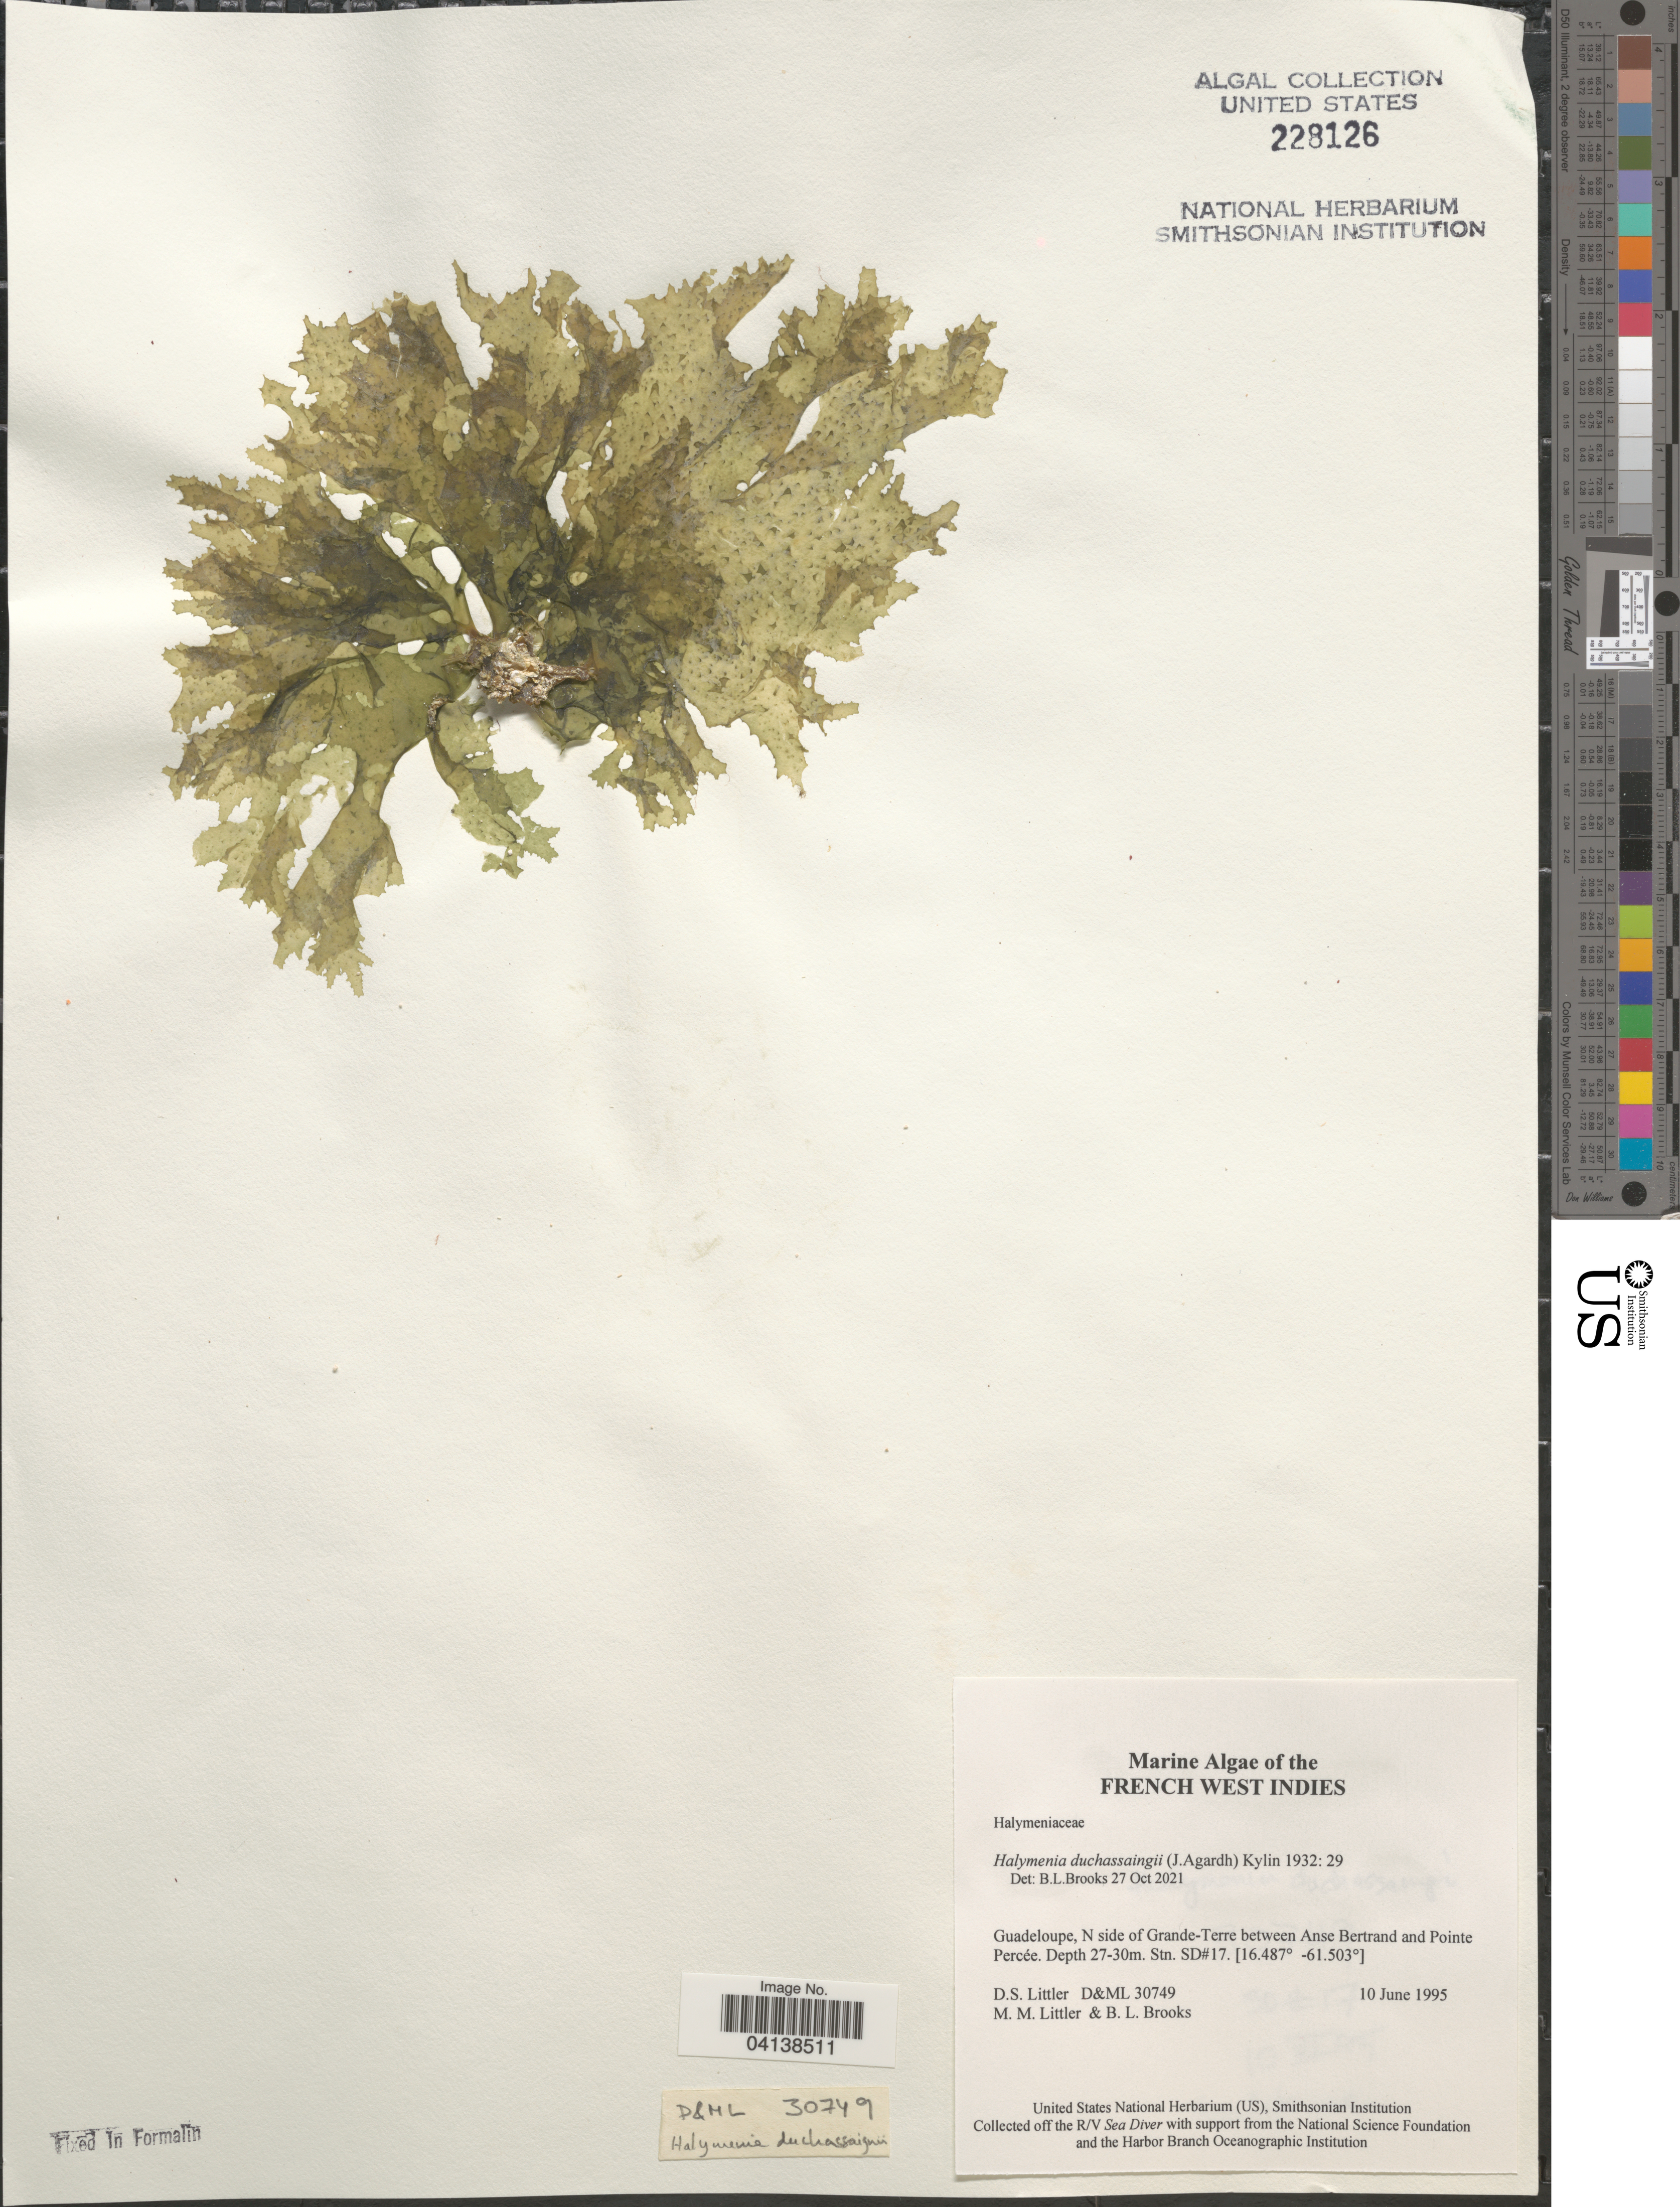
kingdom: Plantae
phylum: Rhodophyta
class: Florideophyceae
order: Halymeniales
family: Halymeniaceae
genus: Halymenia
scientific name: Halymenia duchassaignii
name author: (J. Agardh) Kylin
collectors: D. S. Littler & B. Brooks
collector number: D&ML 30749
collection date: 1995-06-10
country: Guadeloupe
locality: French West Indies. N side of Grande-Terre between Anse Bertrand and Pointe Percée. Stn. SD#17.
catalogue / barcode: US 228126